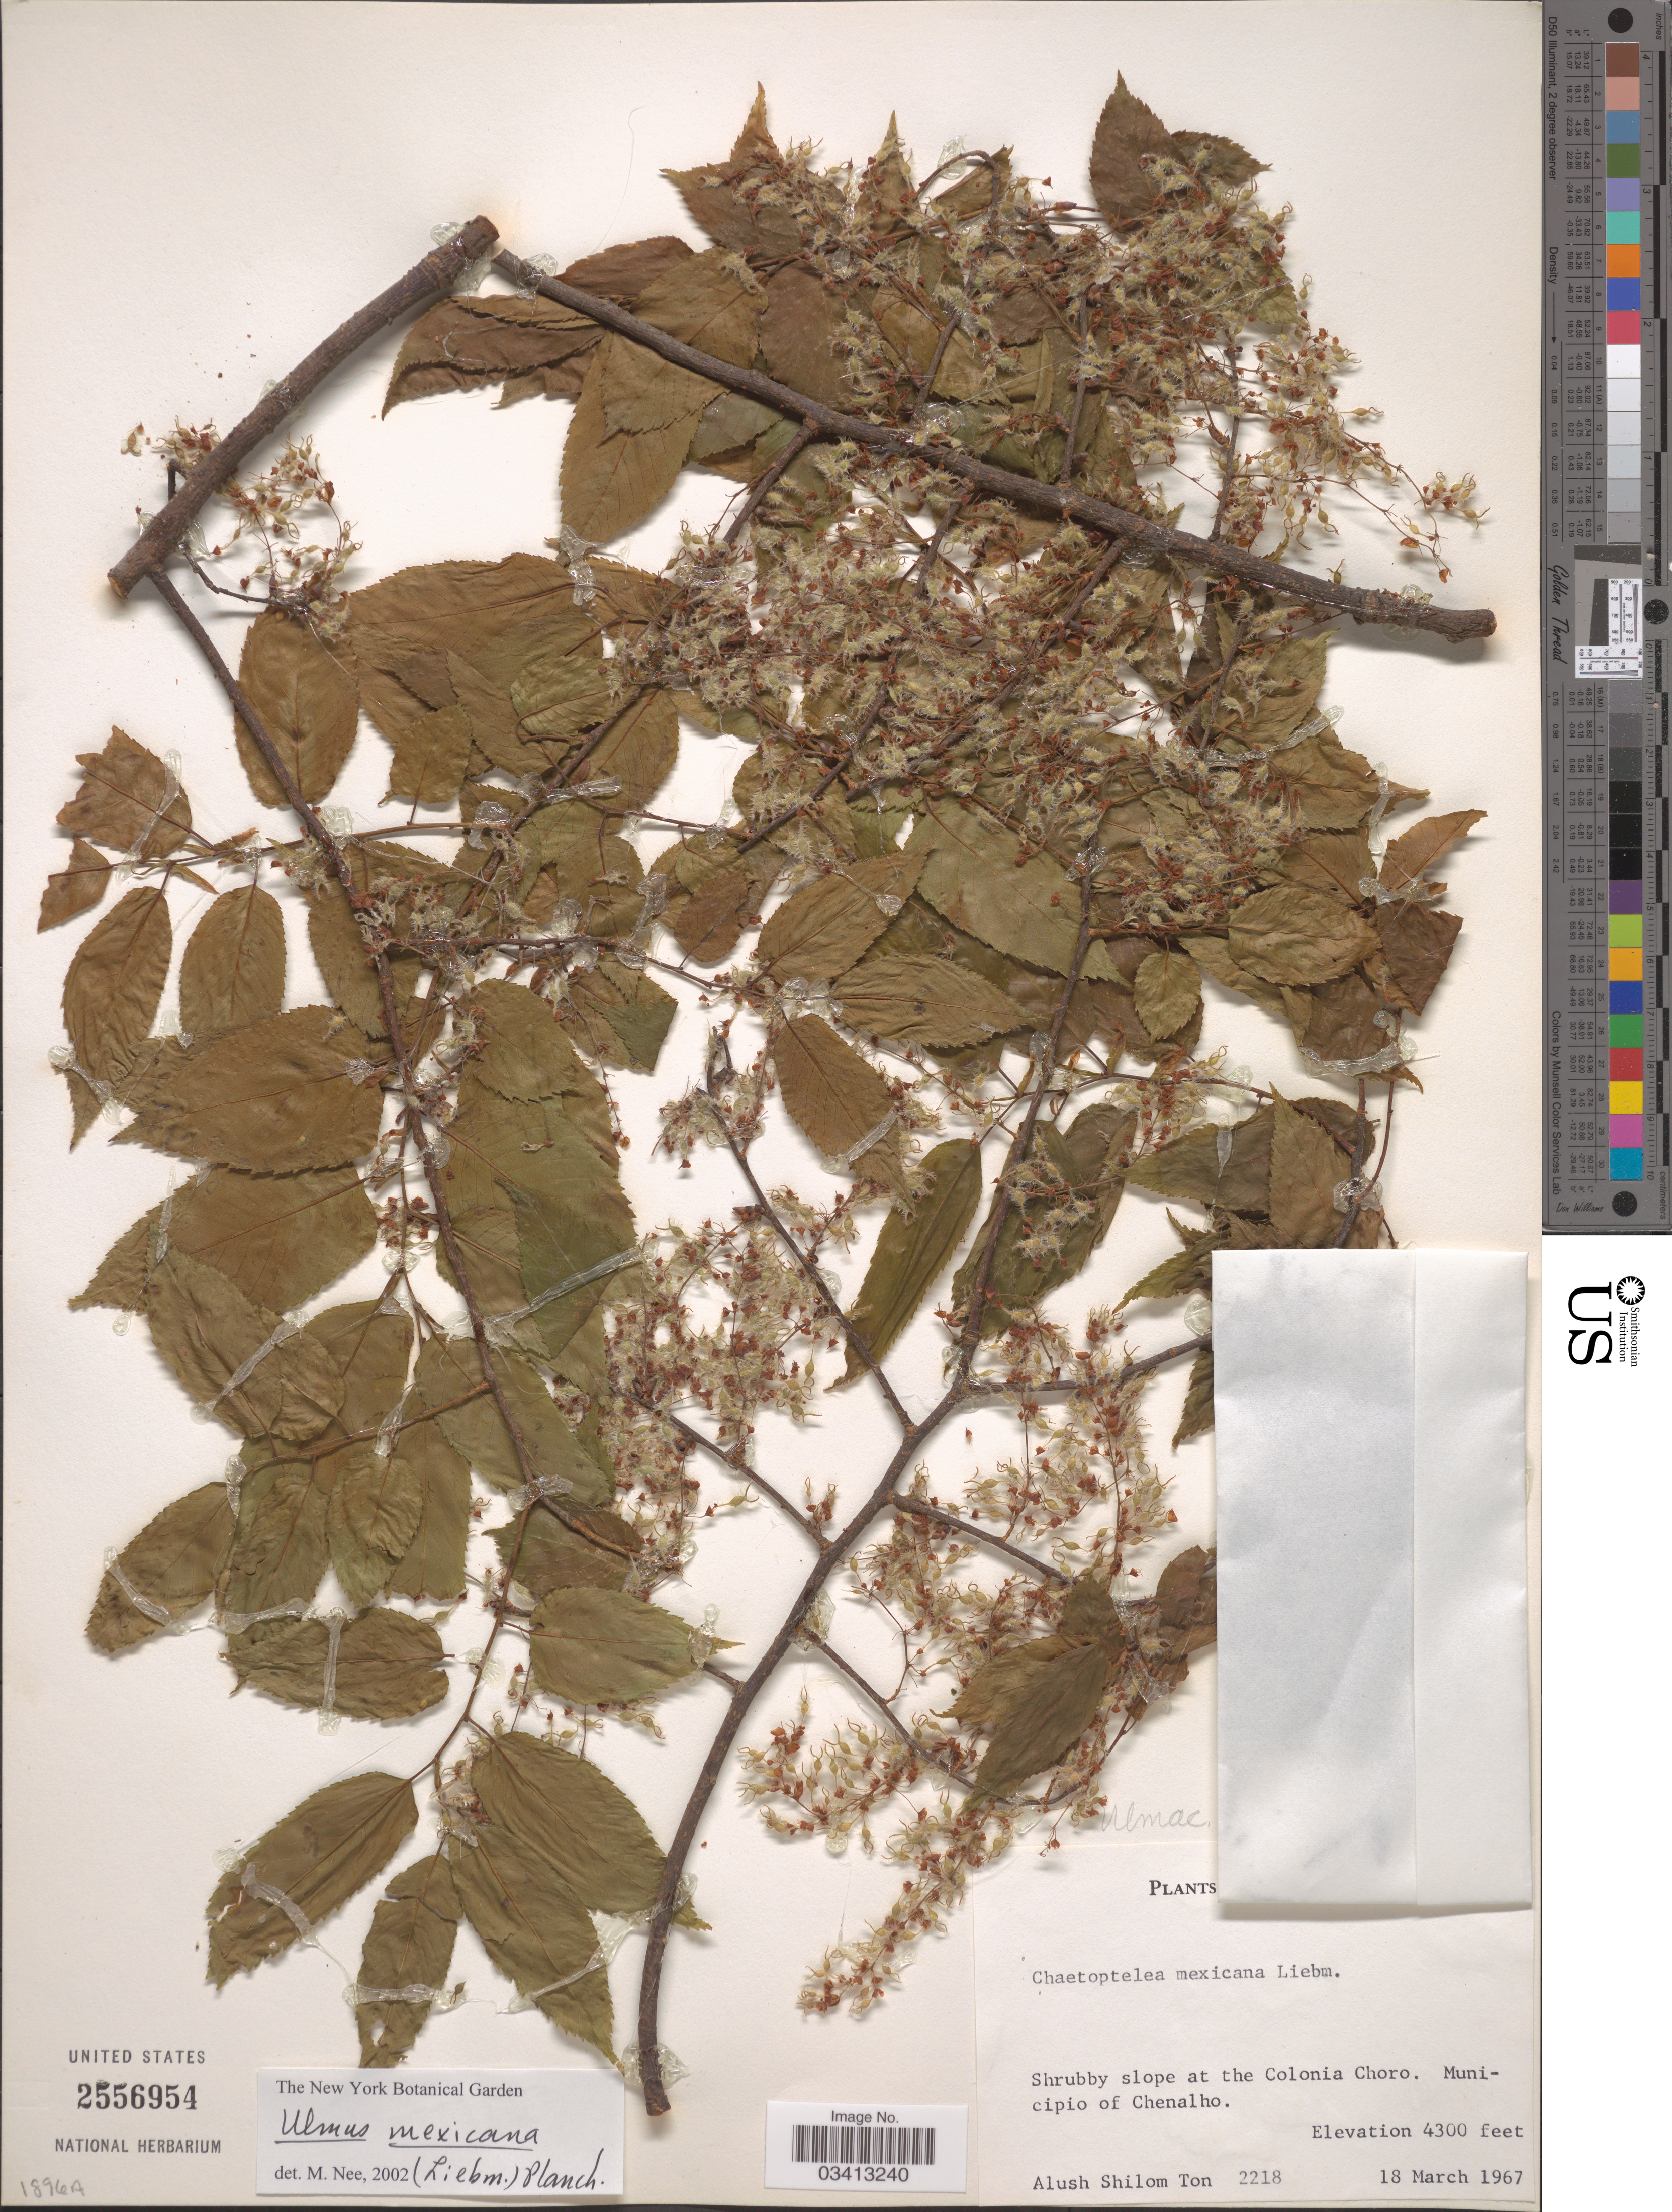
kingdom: Plantae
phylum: Tracheophyta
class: Magnoliopsida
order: Rosales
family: Ulmaceae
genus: Ulmus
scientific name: Ulmus mexicana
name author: (Liebm.) Planch.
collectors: A. M. Ton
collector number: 2218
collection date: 1967-03-18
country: Mexico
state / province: Chiapas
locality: Shrubby slope at the Colonia Choro. Municipio of Chenalho.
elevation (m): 1311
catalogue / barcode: US 2556954